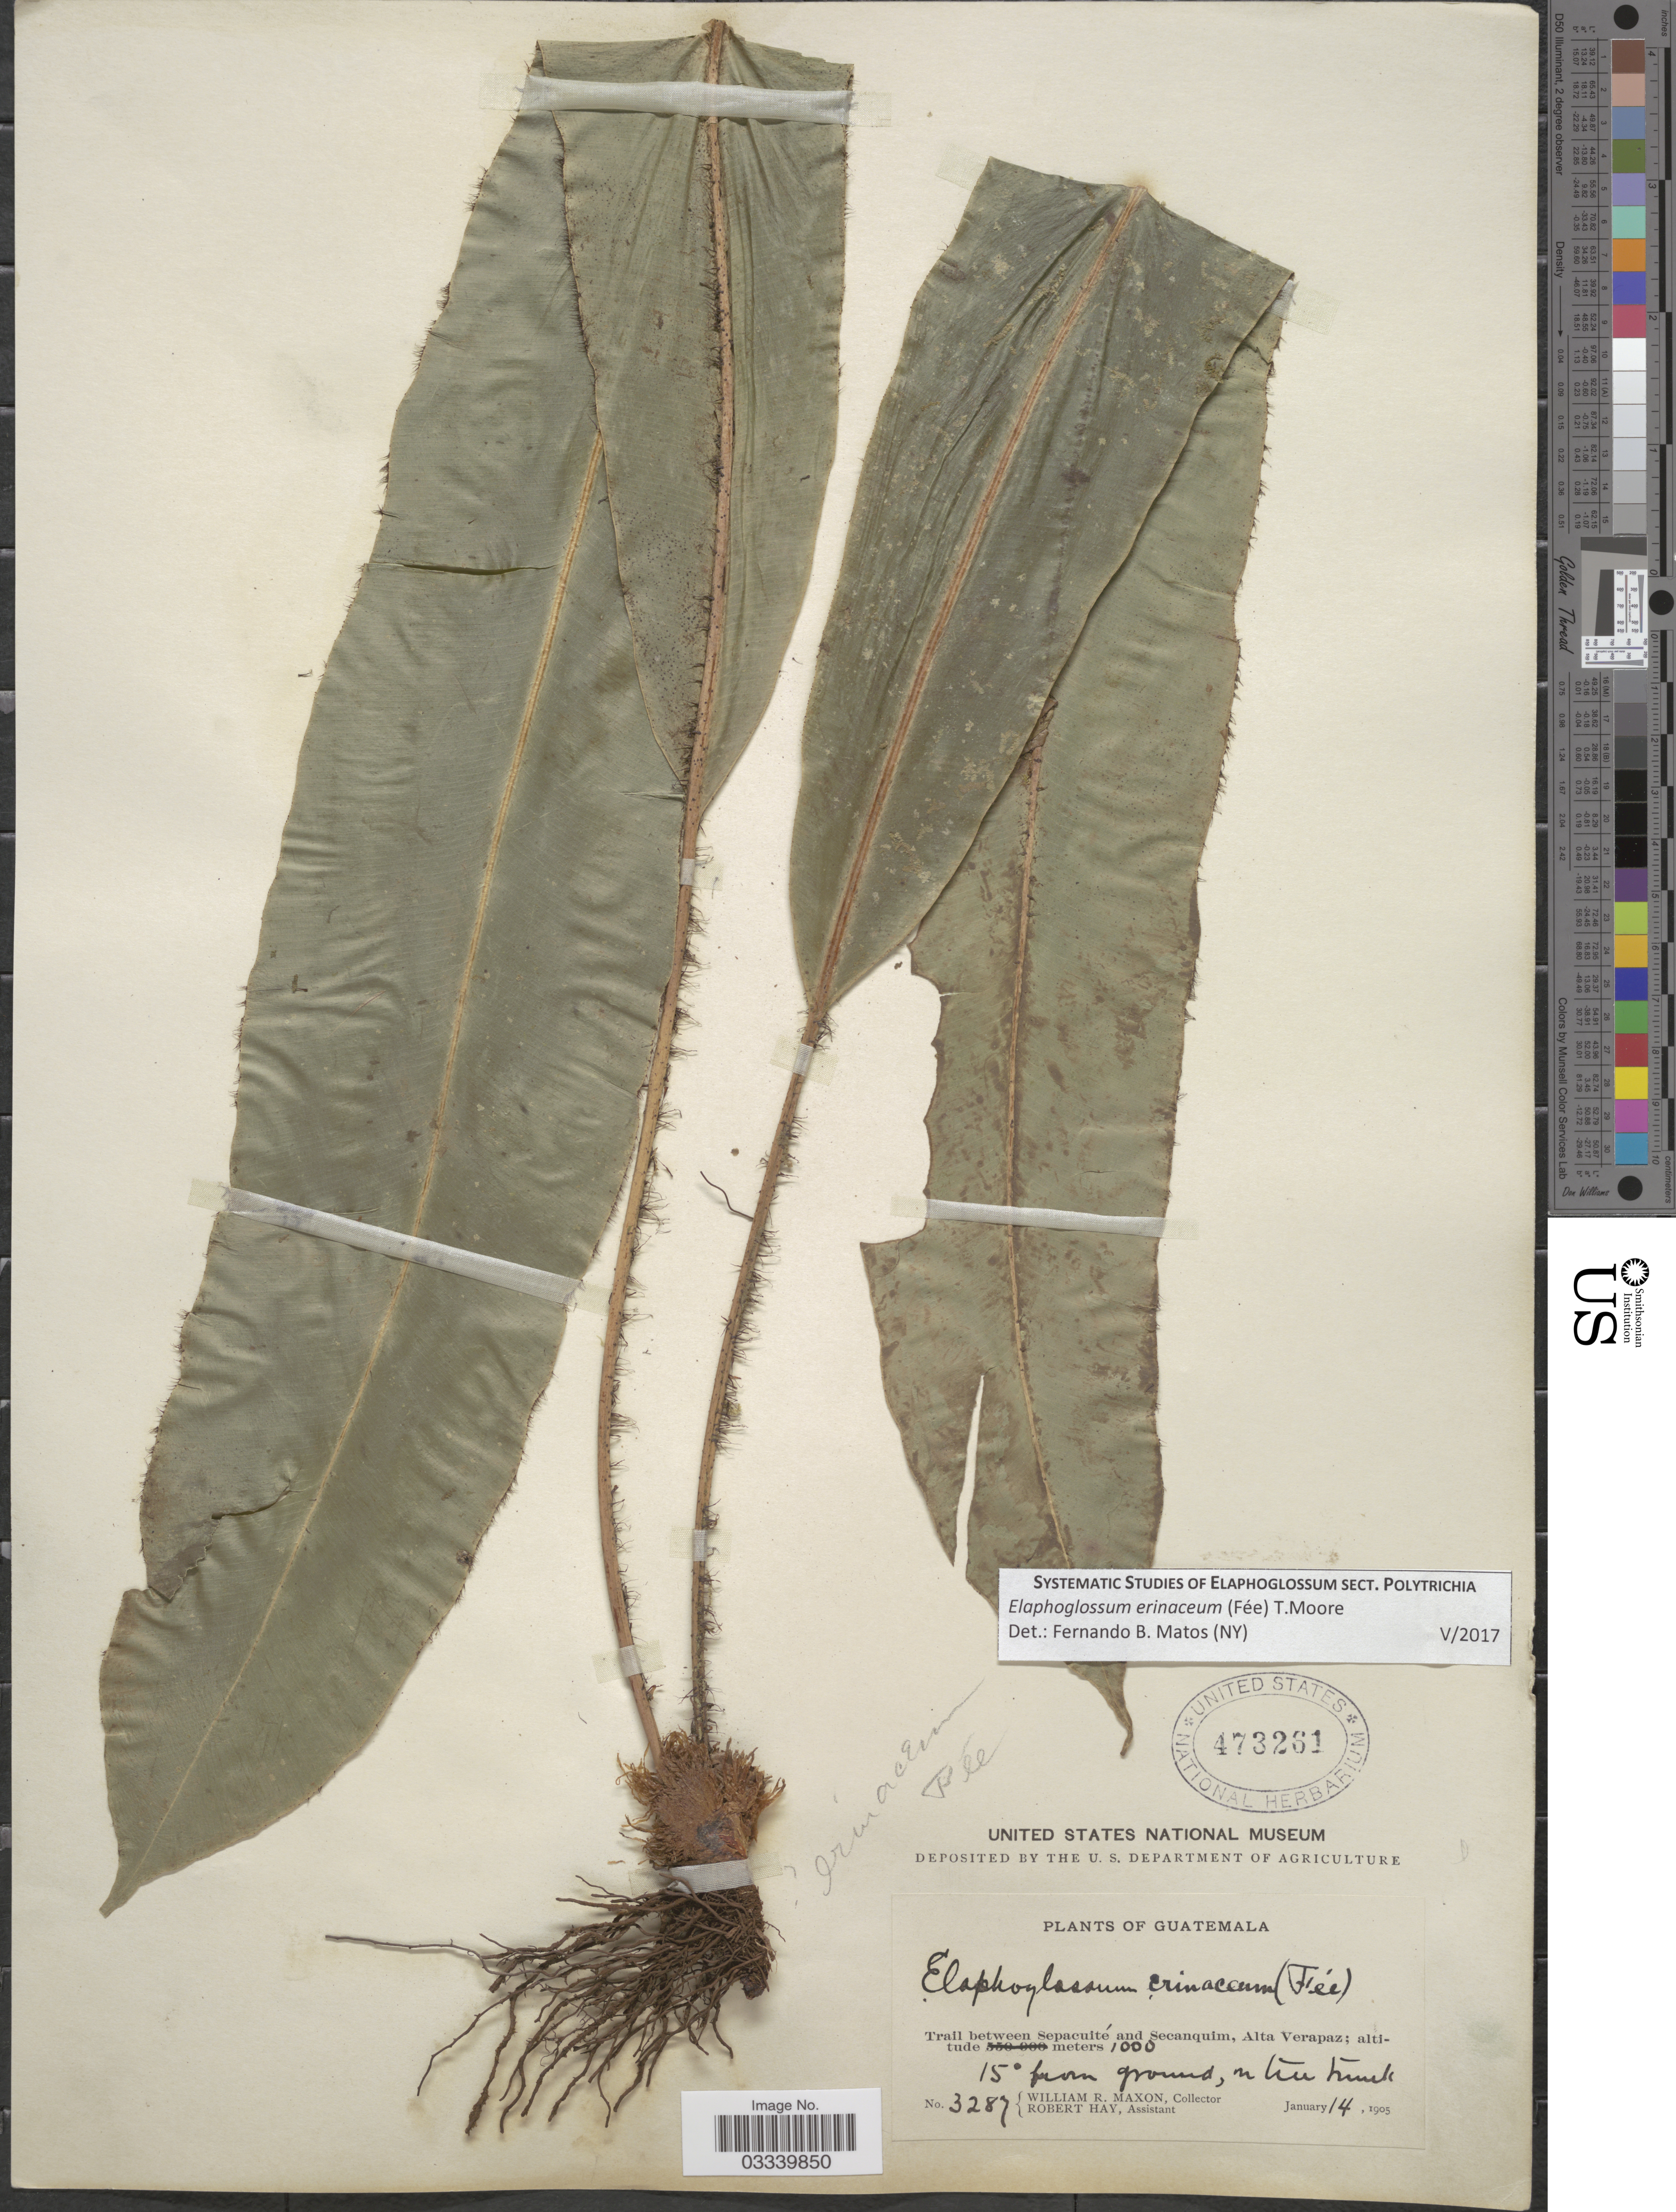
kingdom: Plantae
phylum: Tracheophyta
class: Polypodiopsida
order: Polypodiales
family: Dryopteridaceae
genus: Elaphoglossum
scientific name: Elaphoglossum erinaceum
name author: (Fée) T. Moore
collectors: W. R. Maxon & R. Hay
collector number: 3287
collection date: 1905-01-14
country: Guatemala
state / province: Alta Verapaz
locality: Trail between Sepacuité and Secanquim.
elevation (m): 1000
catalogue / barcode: US 473261